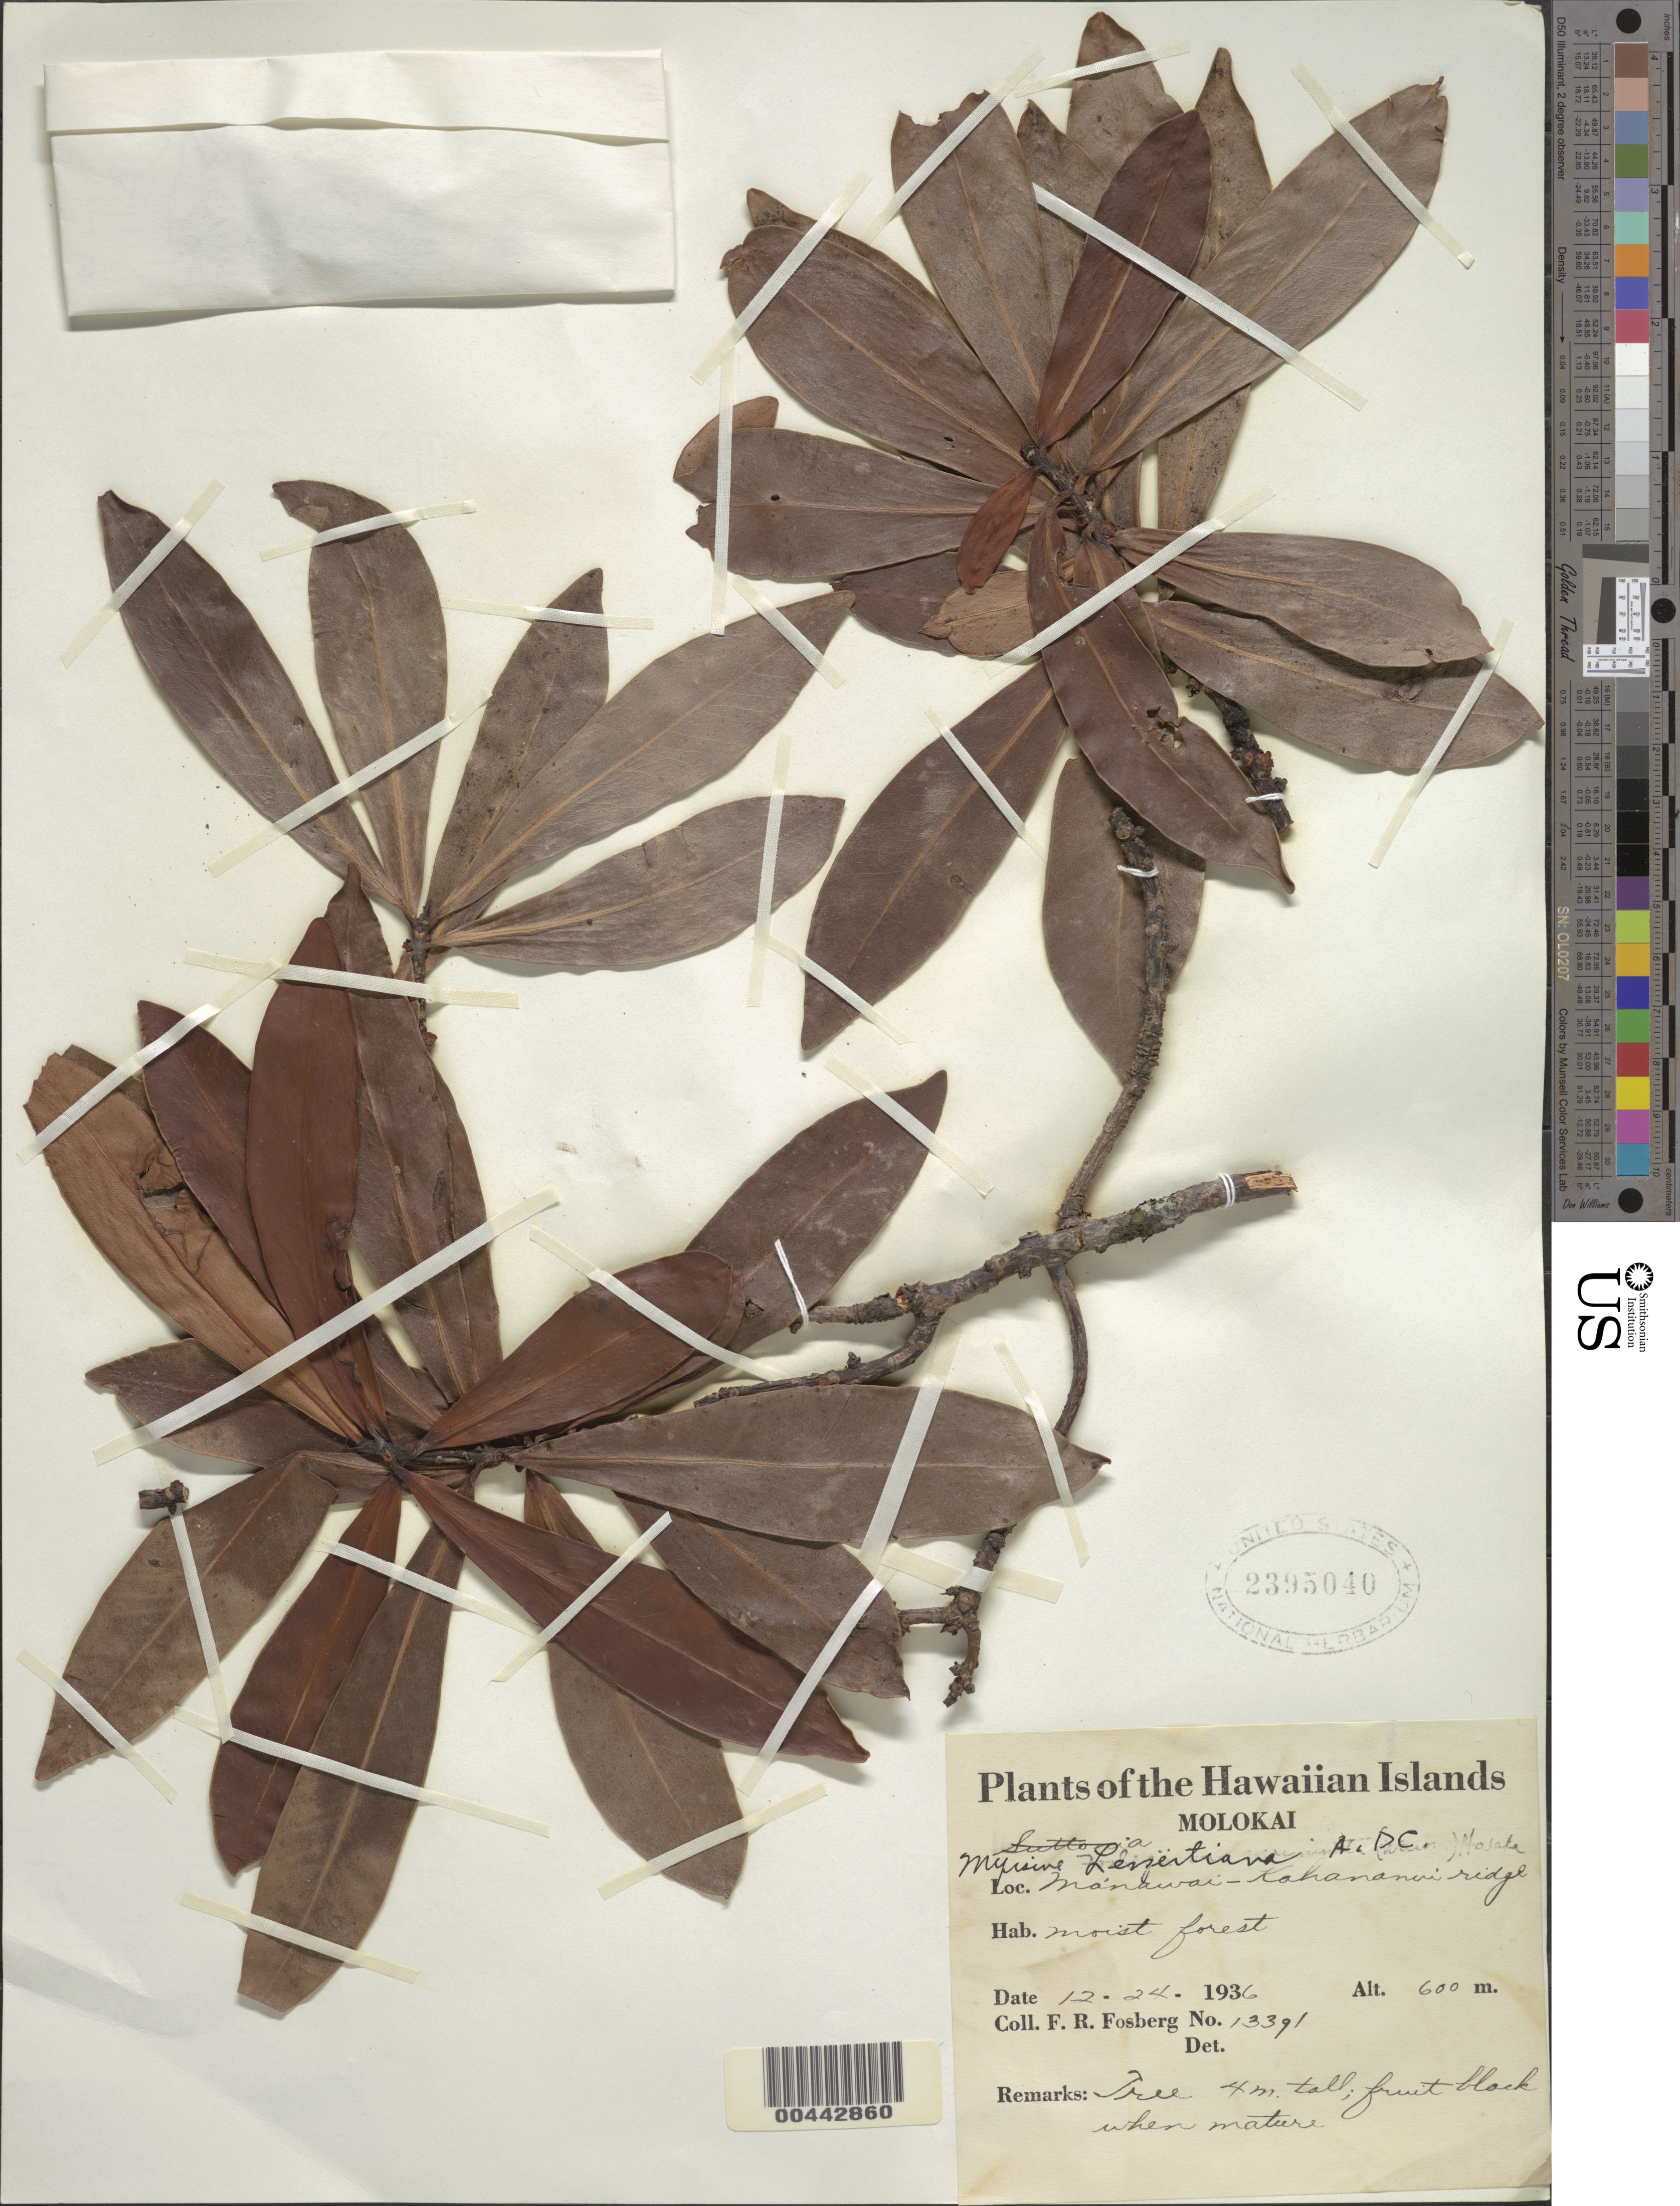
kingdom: Plantae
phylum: Tracheophyta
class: Magnoliopsida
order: Ericales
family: Primulaceae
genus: Myrsine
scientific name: Myrsine lessertiana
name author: A. DC.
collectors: F. R. Fosberg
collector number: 13391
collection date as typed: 24 Dec 1936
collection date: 1936-12-24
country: United States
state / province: Hawaii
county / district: Maui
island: Moloka'i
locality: Manawai-Kahananui ridge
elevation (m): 600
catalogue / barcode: US 2395040